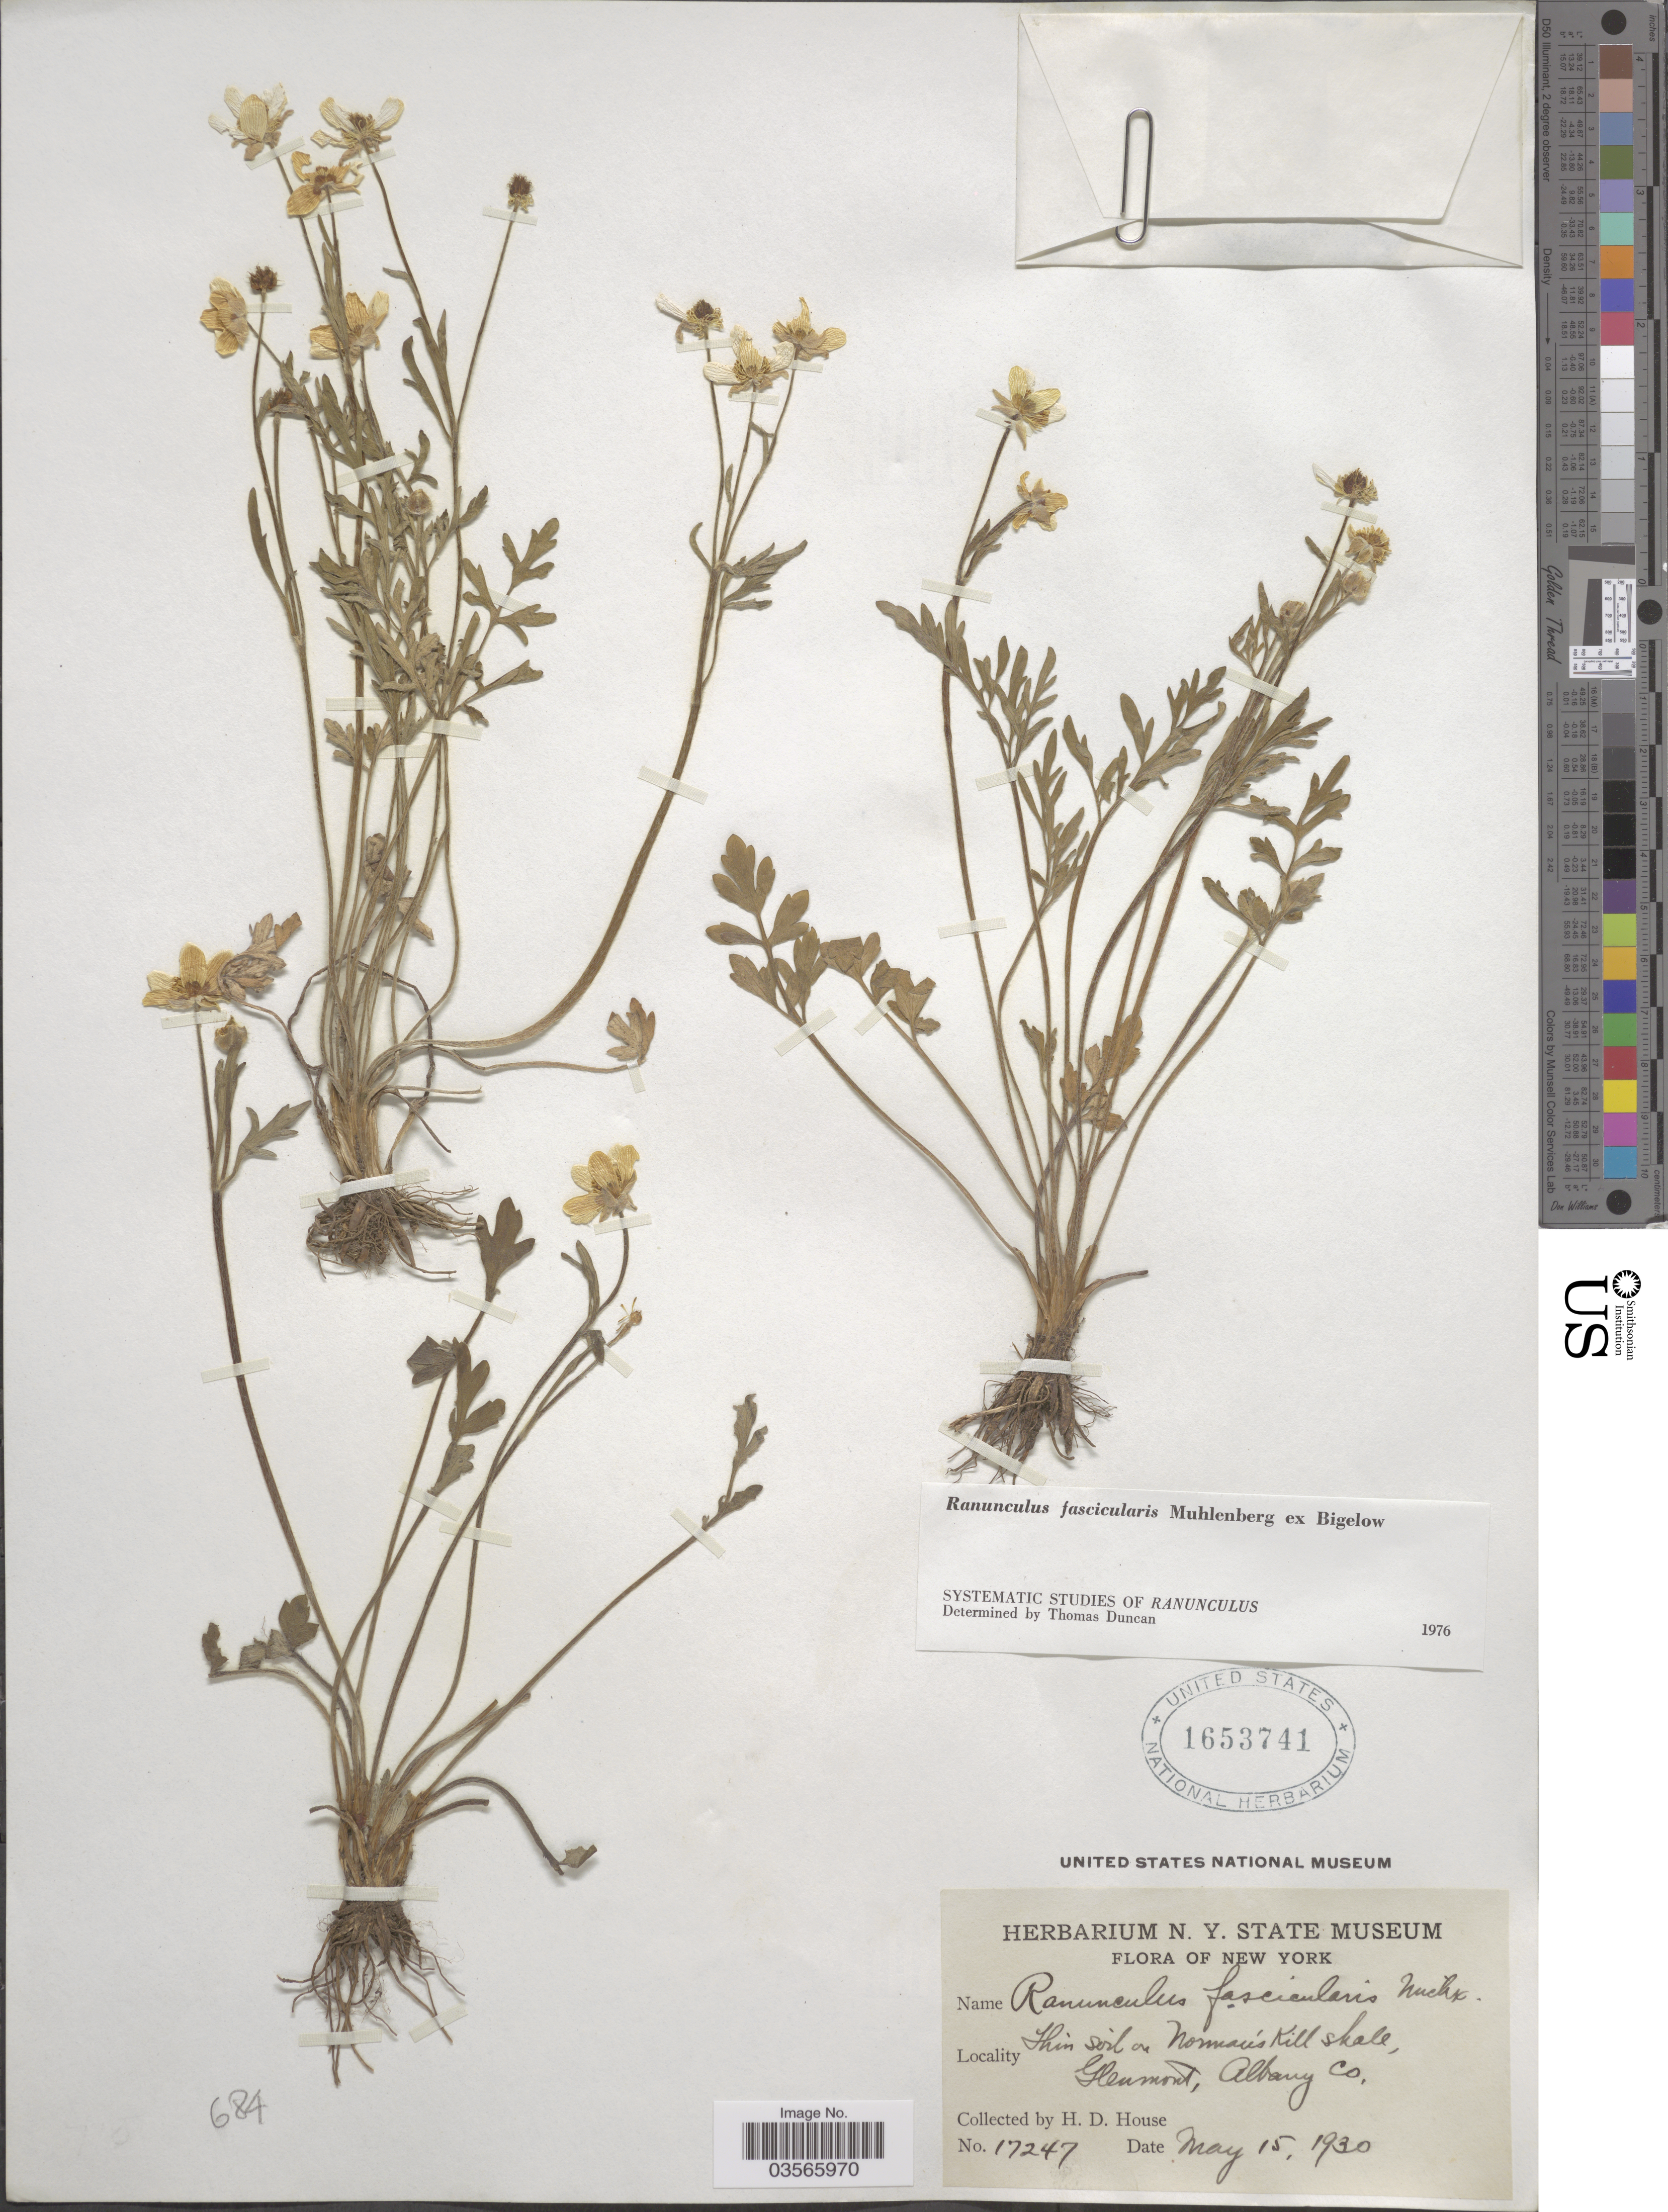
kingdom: Plantae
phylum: Tracheophyta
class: Magnoliopsida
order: Ranunculales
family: Ranunculaceae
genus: Ranunculus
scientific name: Ranunculus fascicularis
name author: Muhl. ex Bigelow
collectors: H. D. House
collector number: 17247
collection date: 1930-05-15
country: United States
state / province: New York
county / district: Albany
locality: Norman's Kill Shale, Glenmont, Albany Co.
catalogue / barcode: US 1653741